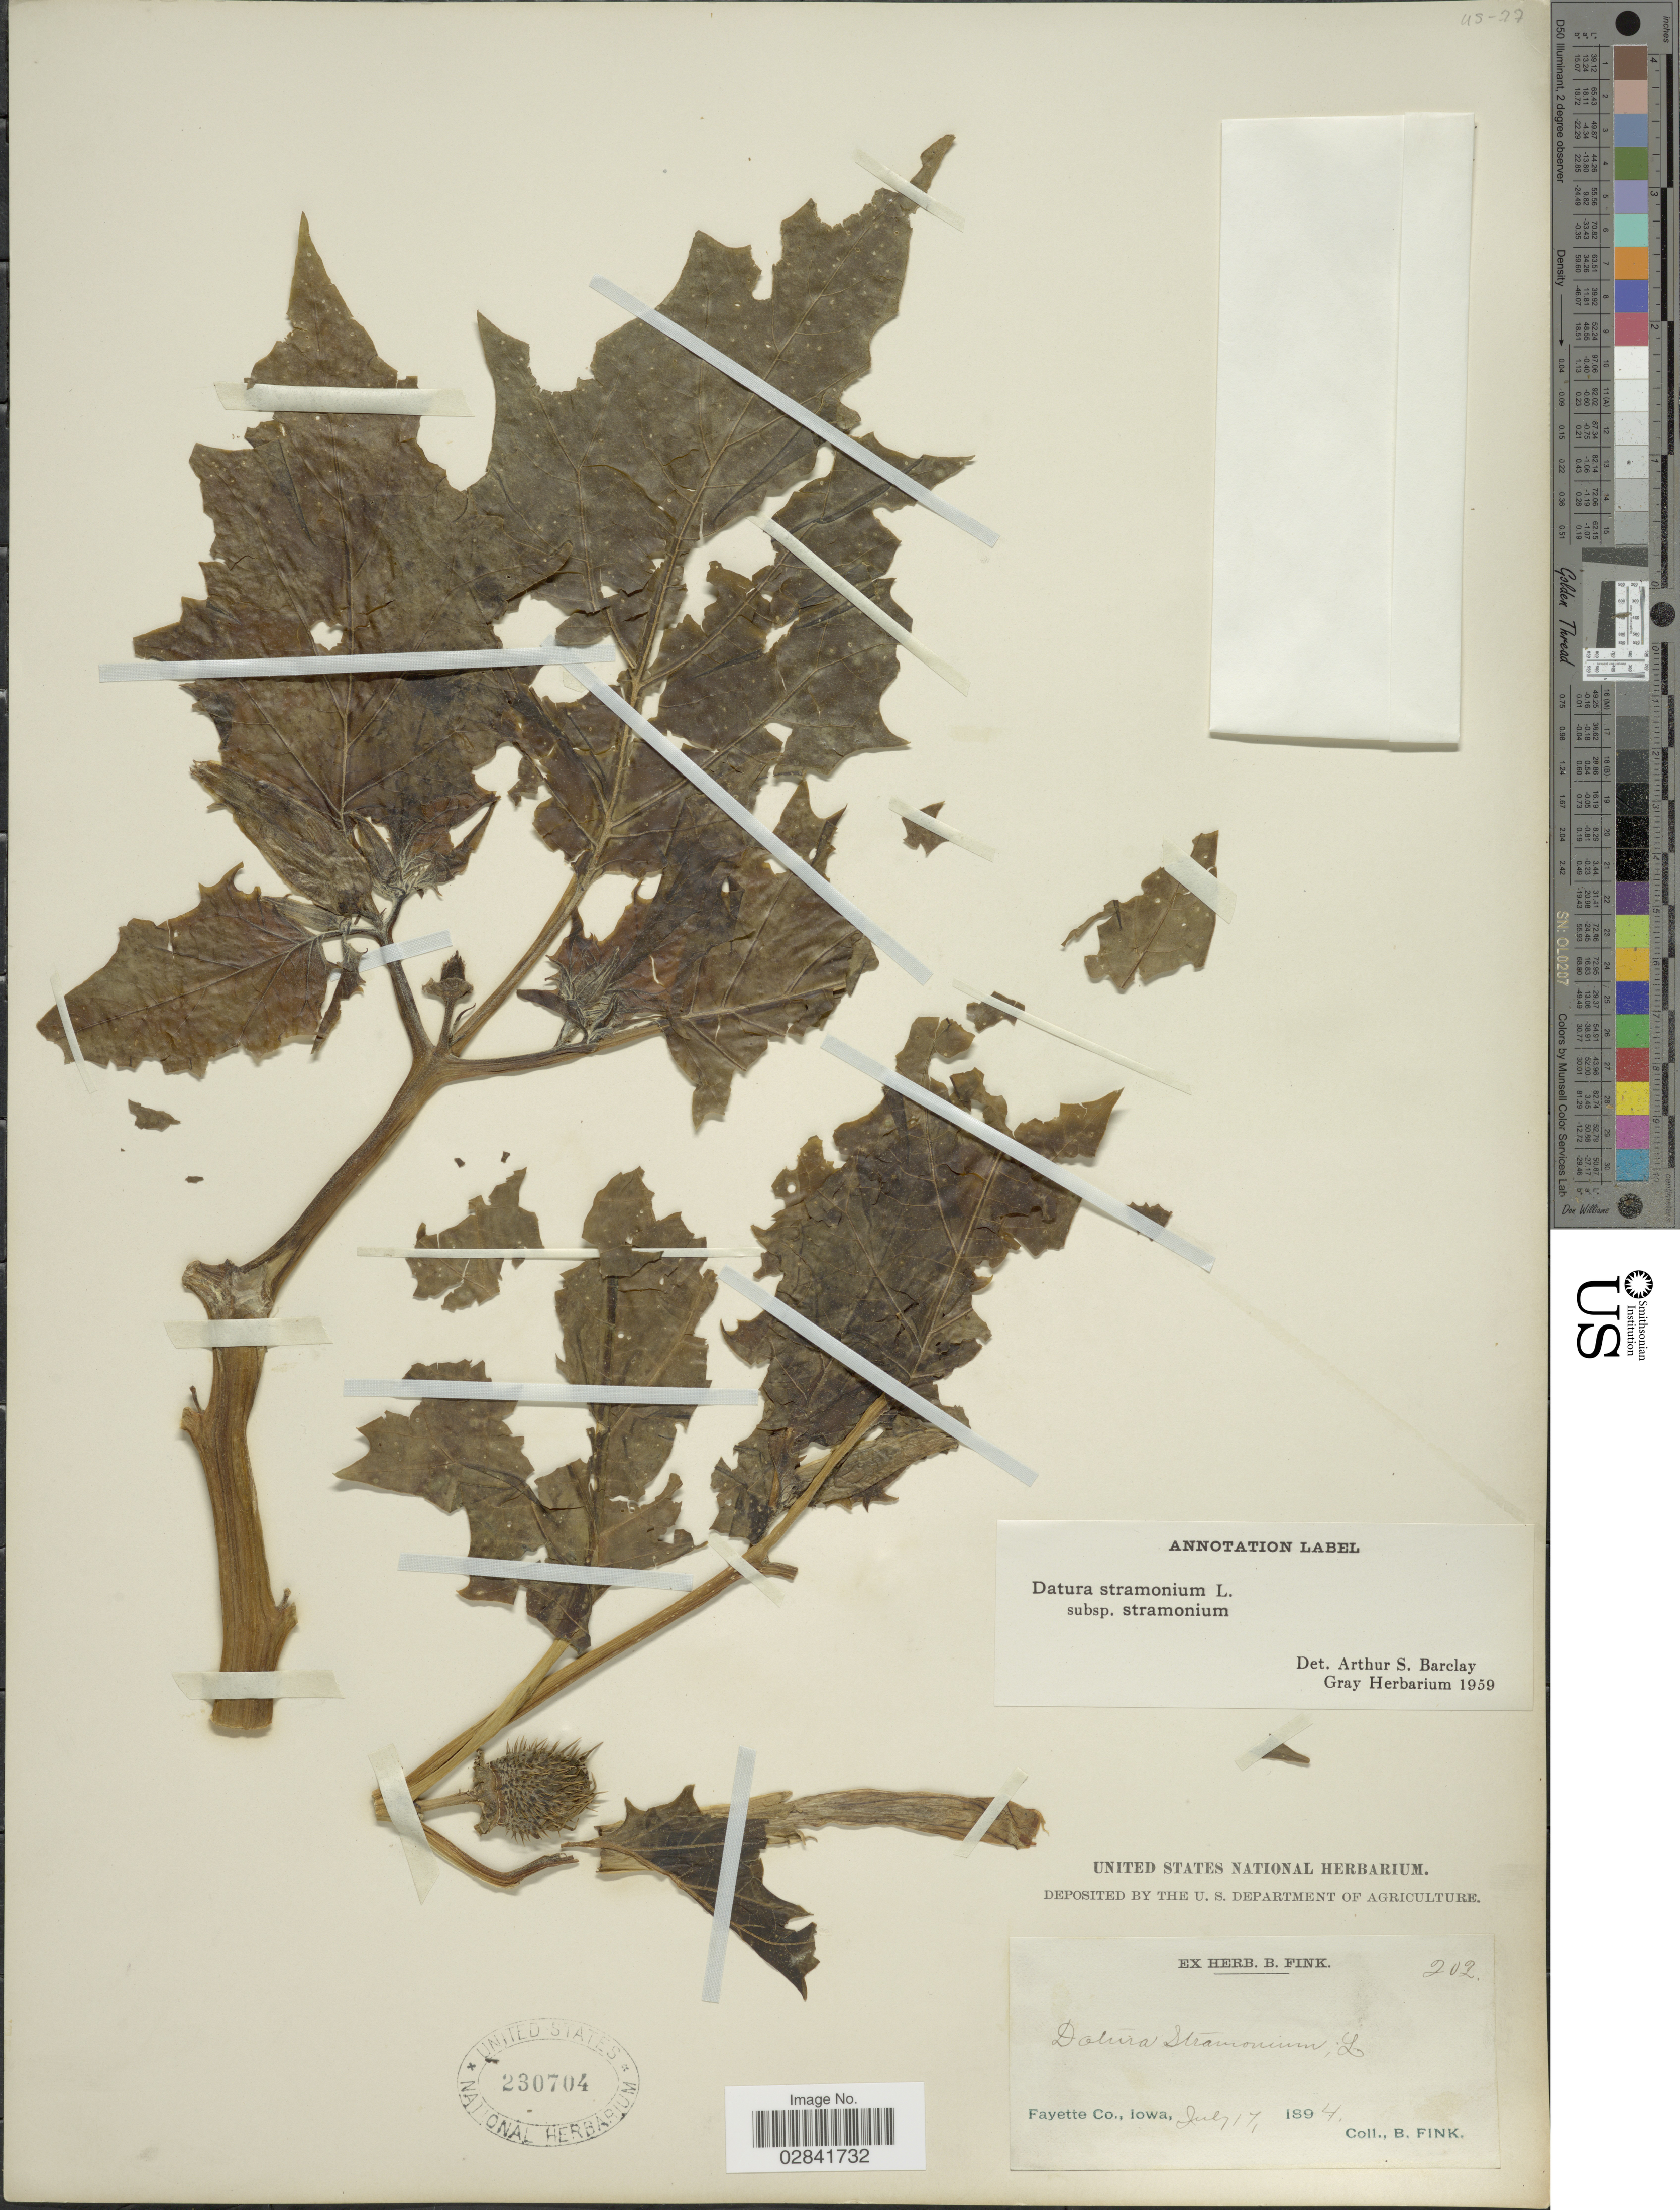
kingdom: Plantae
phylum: Tracheophyta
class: Magnoliopsida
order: Solanales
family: Solanaceae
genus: Datura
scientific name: Datura stramonium subsp. stramonium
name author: L.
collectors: B. Fink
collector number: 202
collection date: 1894-07-17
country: United States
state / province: Iowa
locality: Fayette Co.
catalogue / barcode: US 230704